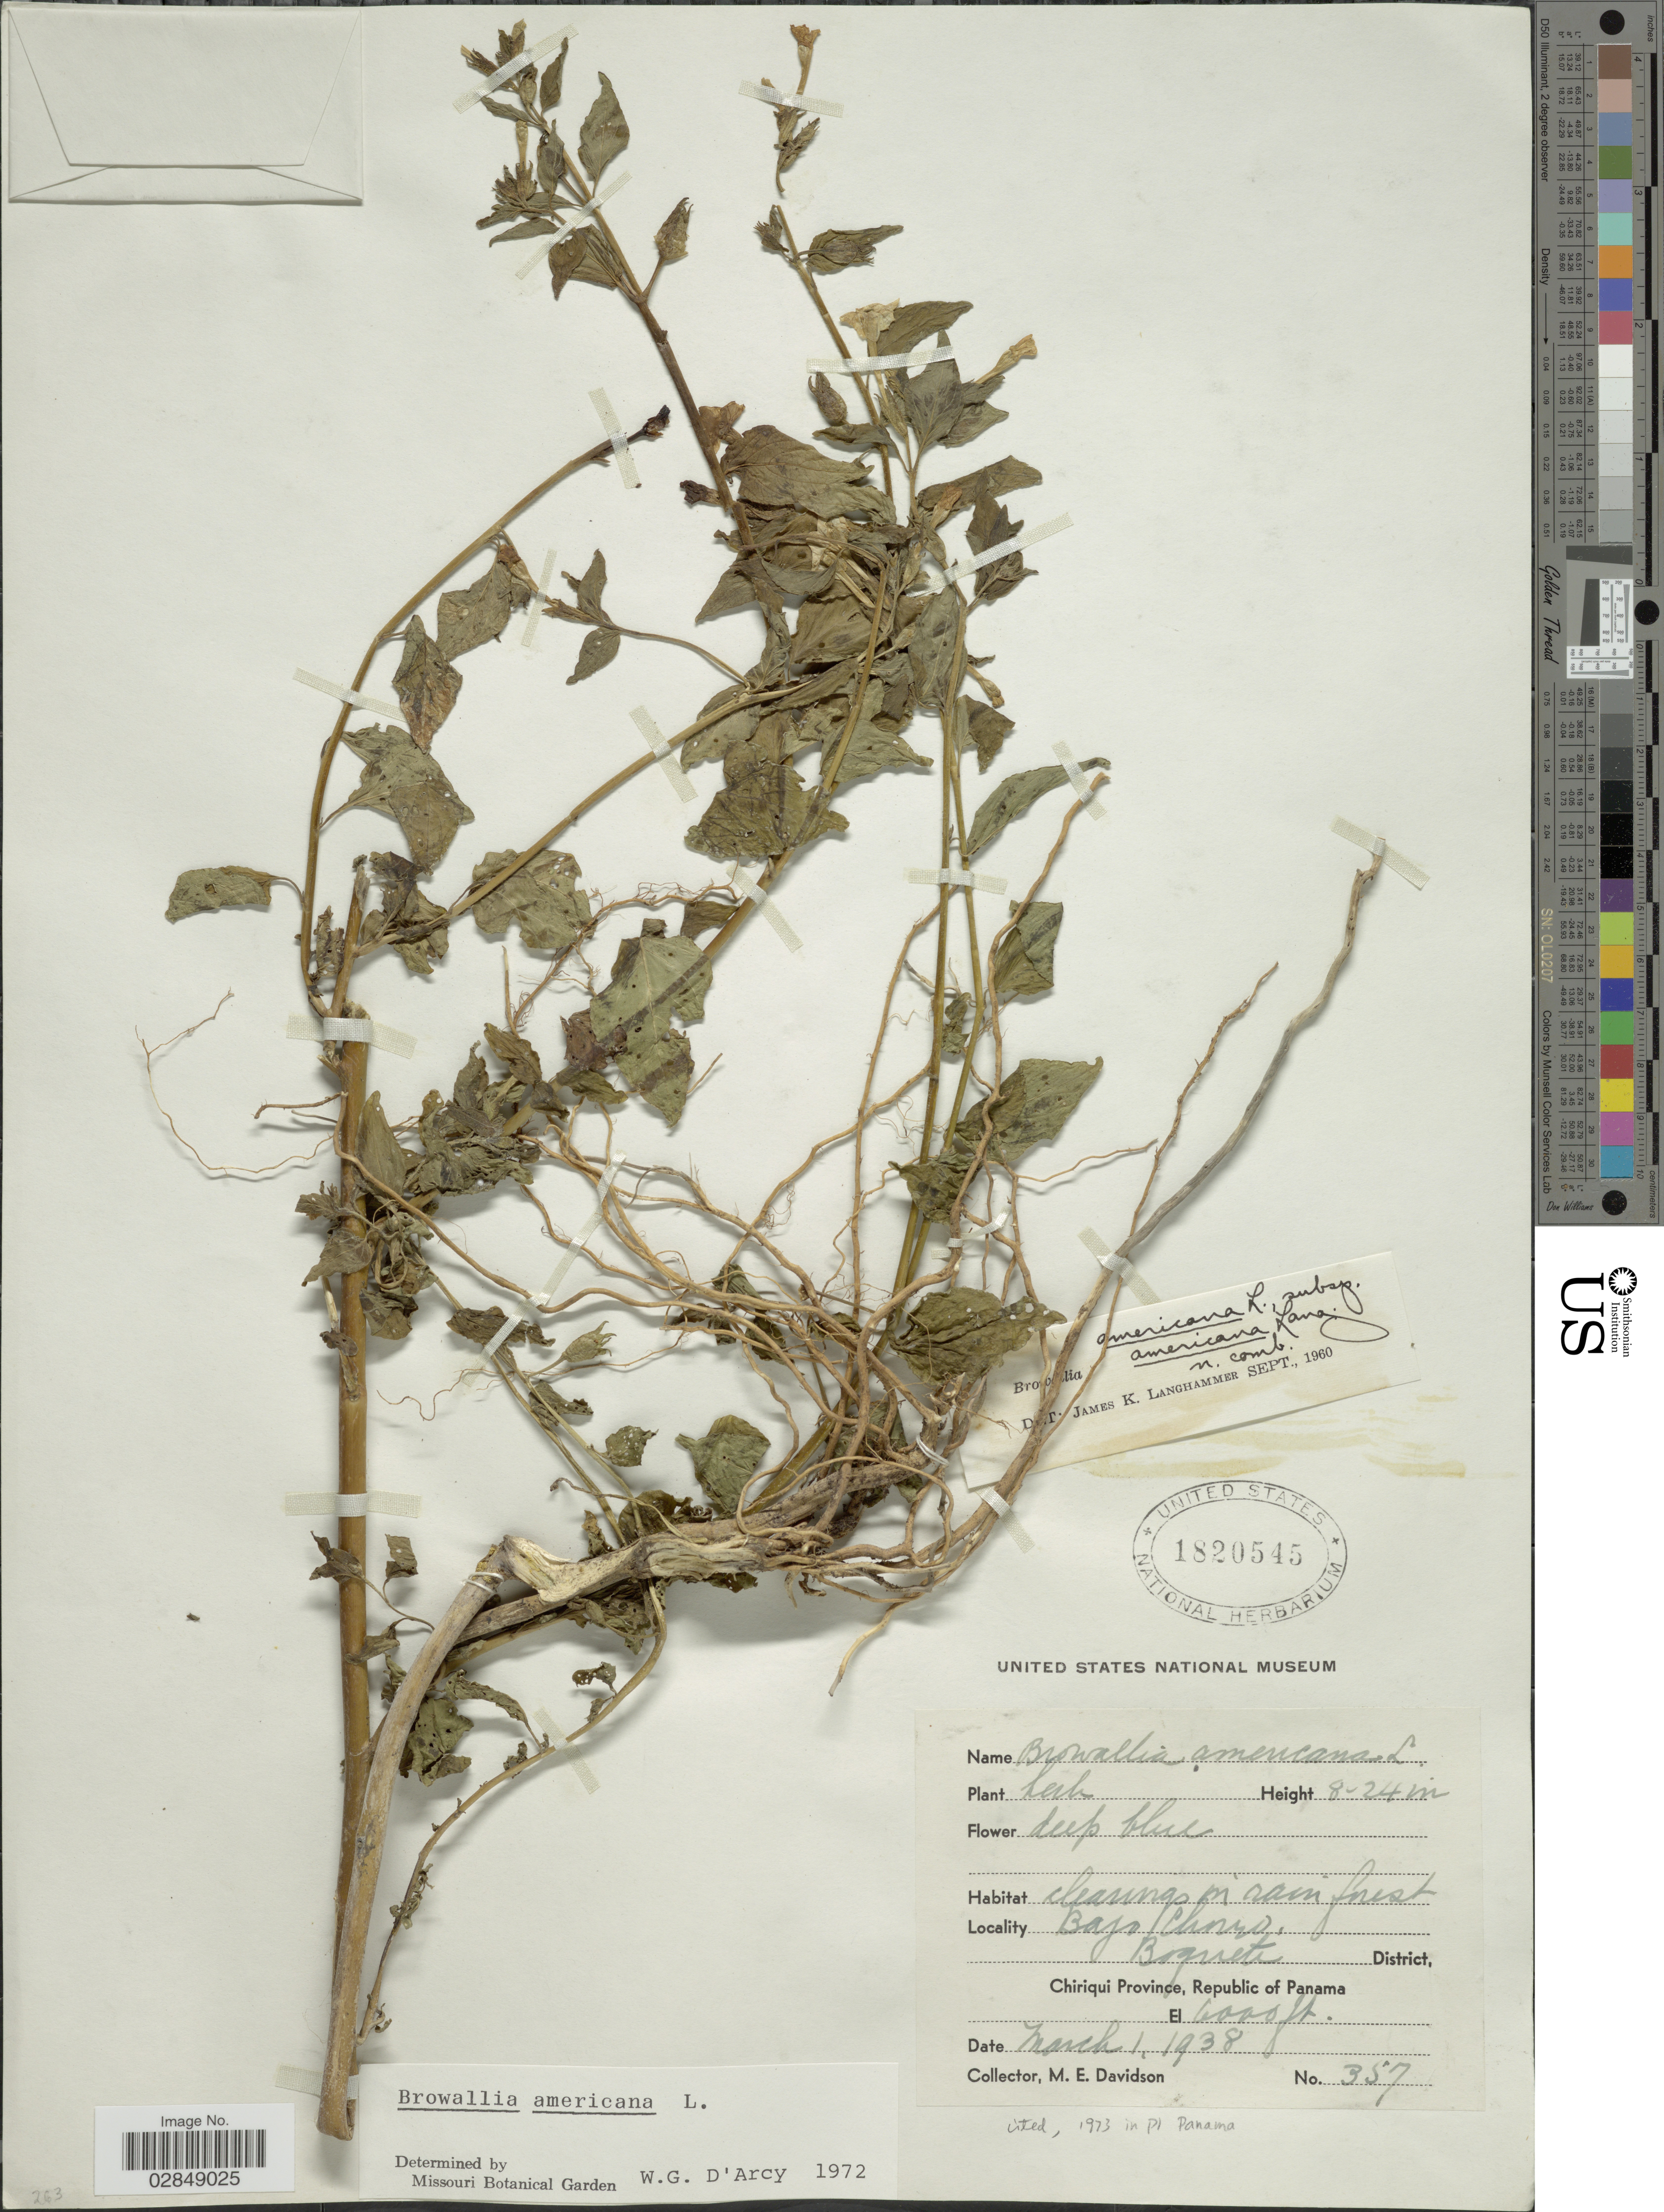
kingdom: Plantae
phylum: Tracheophyta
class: Magnoliopsida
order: Solanales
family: Solanaceae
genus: Browallia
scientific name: Browallia americana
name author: L.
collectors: M. E. Davidson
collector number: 357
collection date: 1938-03-01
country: Panama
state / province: Chiriqui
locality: Bajo Chorro, Boquete District.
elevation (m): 1829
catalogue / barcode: US 1820545